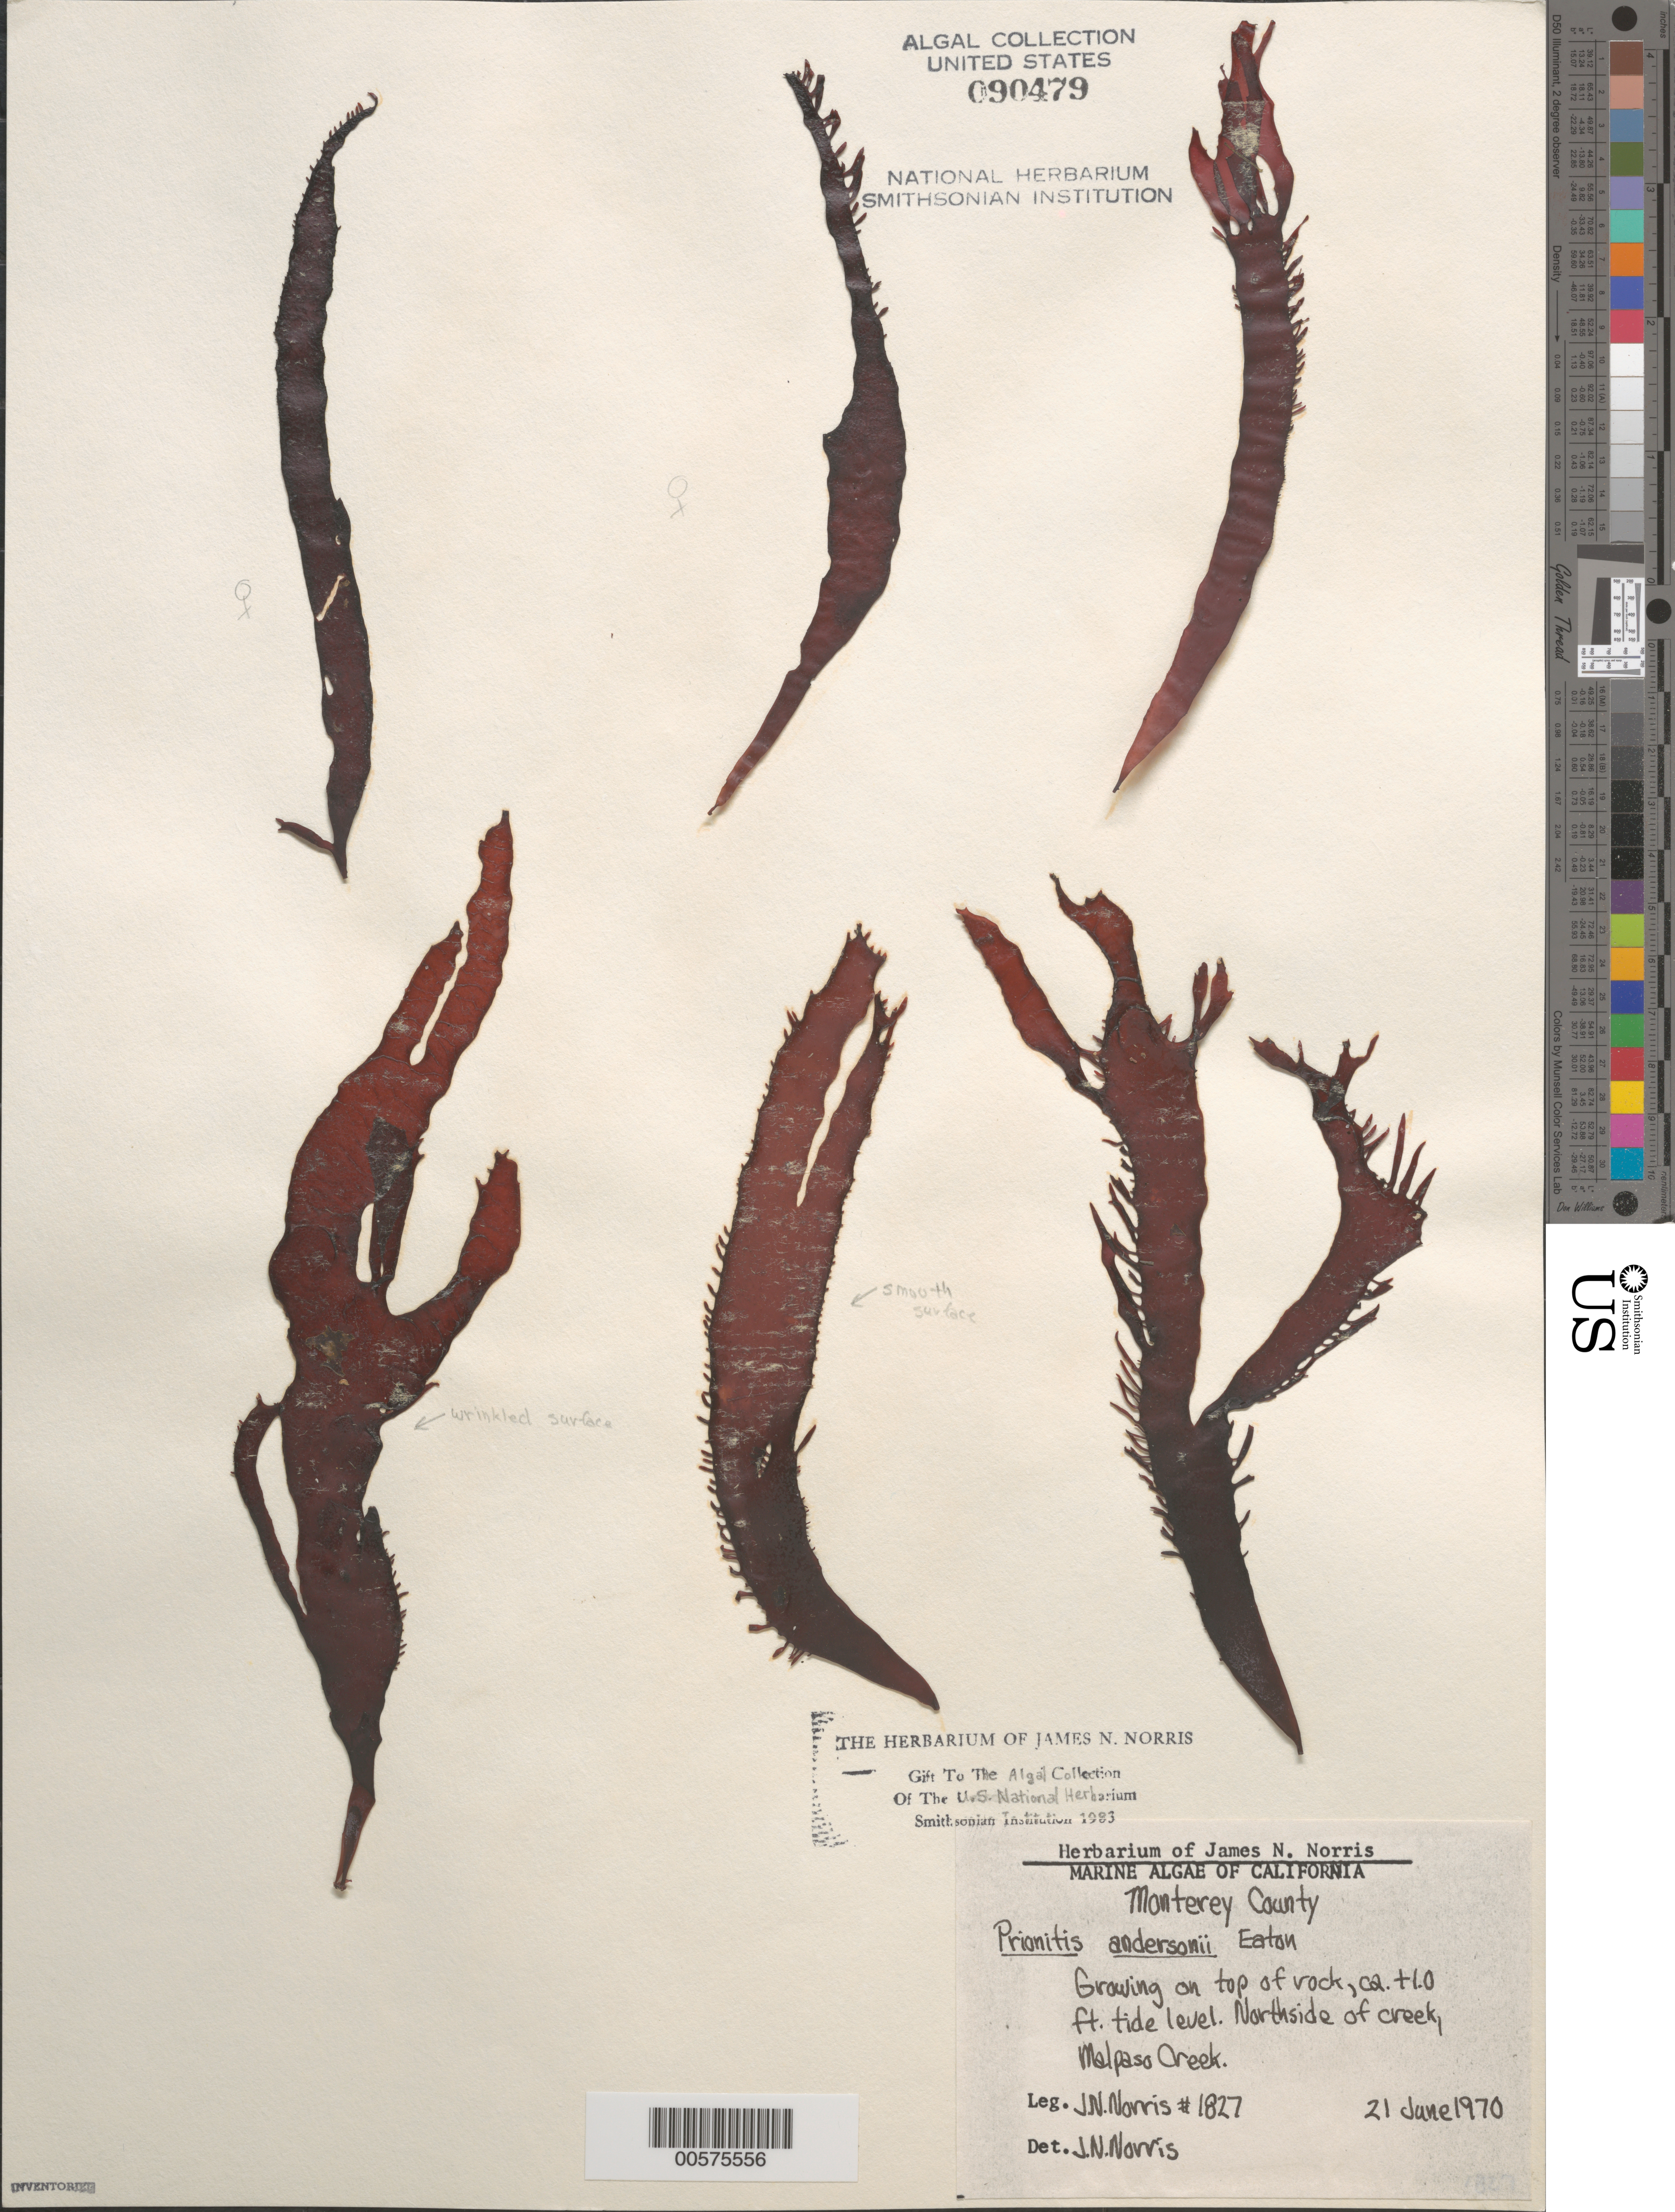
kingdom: Plantae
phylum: Rhodophyta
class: Florideophyceae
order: Cryptonemiales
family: Cryptonemiaceae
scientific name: Prionitis sternbergii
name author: (C. Agardh) J. Agardh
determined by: Algae name updating Project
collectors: J. N. Norris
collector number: JN-1827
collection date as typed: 21 Jun 1970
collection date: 1970-06-21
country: United States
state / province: California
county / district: Monterey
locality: Malpaso Creek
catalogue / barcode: US 90479